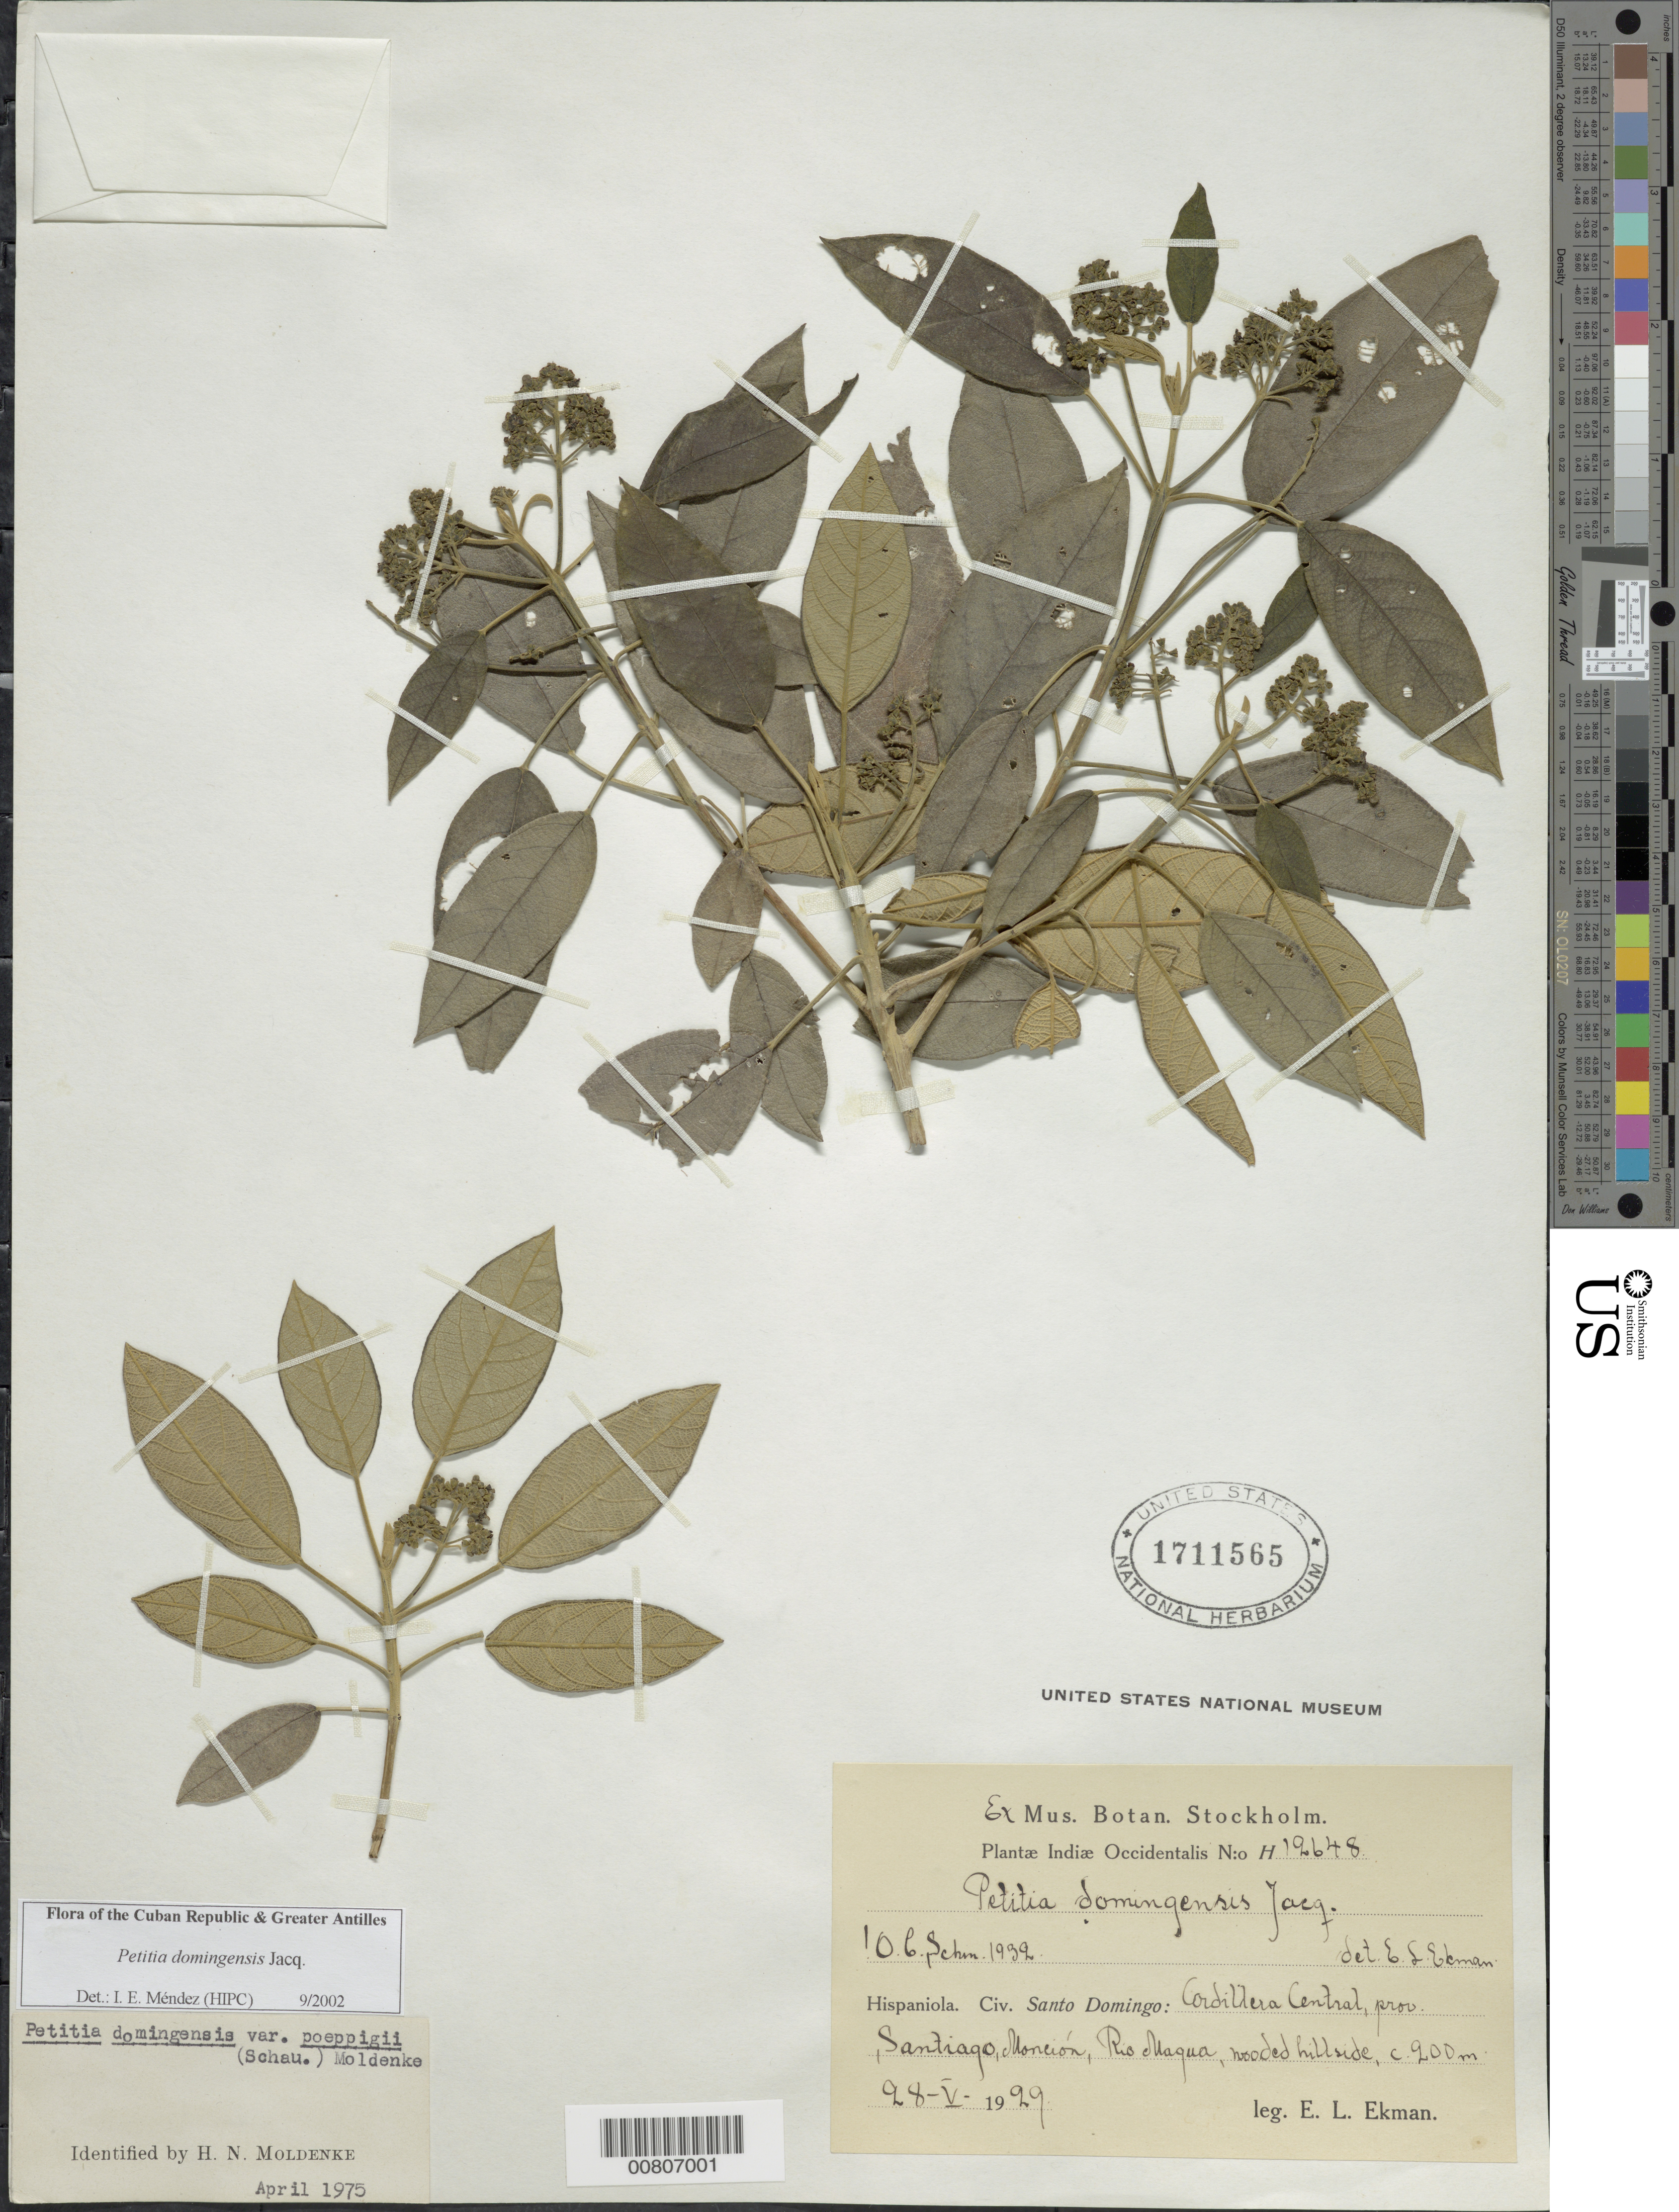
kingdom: Plantae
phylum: Tracheophyta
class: Magnoliopsida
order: Lamiales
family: Lamiaceae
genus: Petitia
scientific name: Petitia domingensis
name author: Jacq.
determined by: Méndez, Isidro E., (HIPC)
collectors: E. L. Ekman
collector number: H 12648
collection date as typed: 28 May 1929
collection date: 1929-05-28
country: Dominican Republic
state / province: Santiago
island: Hispaniola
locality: Cordillera Central, Monción, Rio Magua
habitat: Wooded hillside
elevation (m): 200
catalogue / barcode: US 1711565